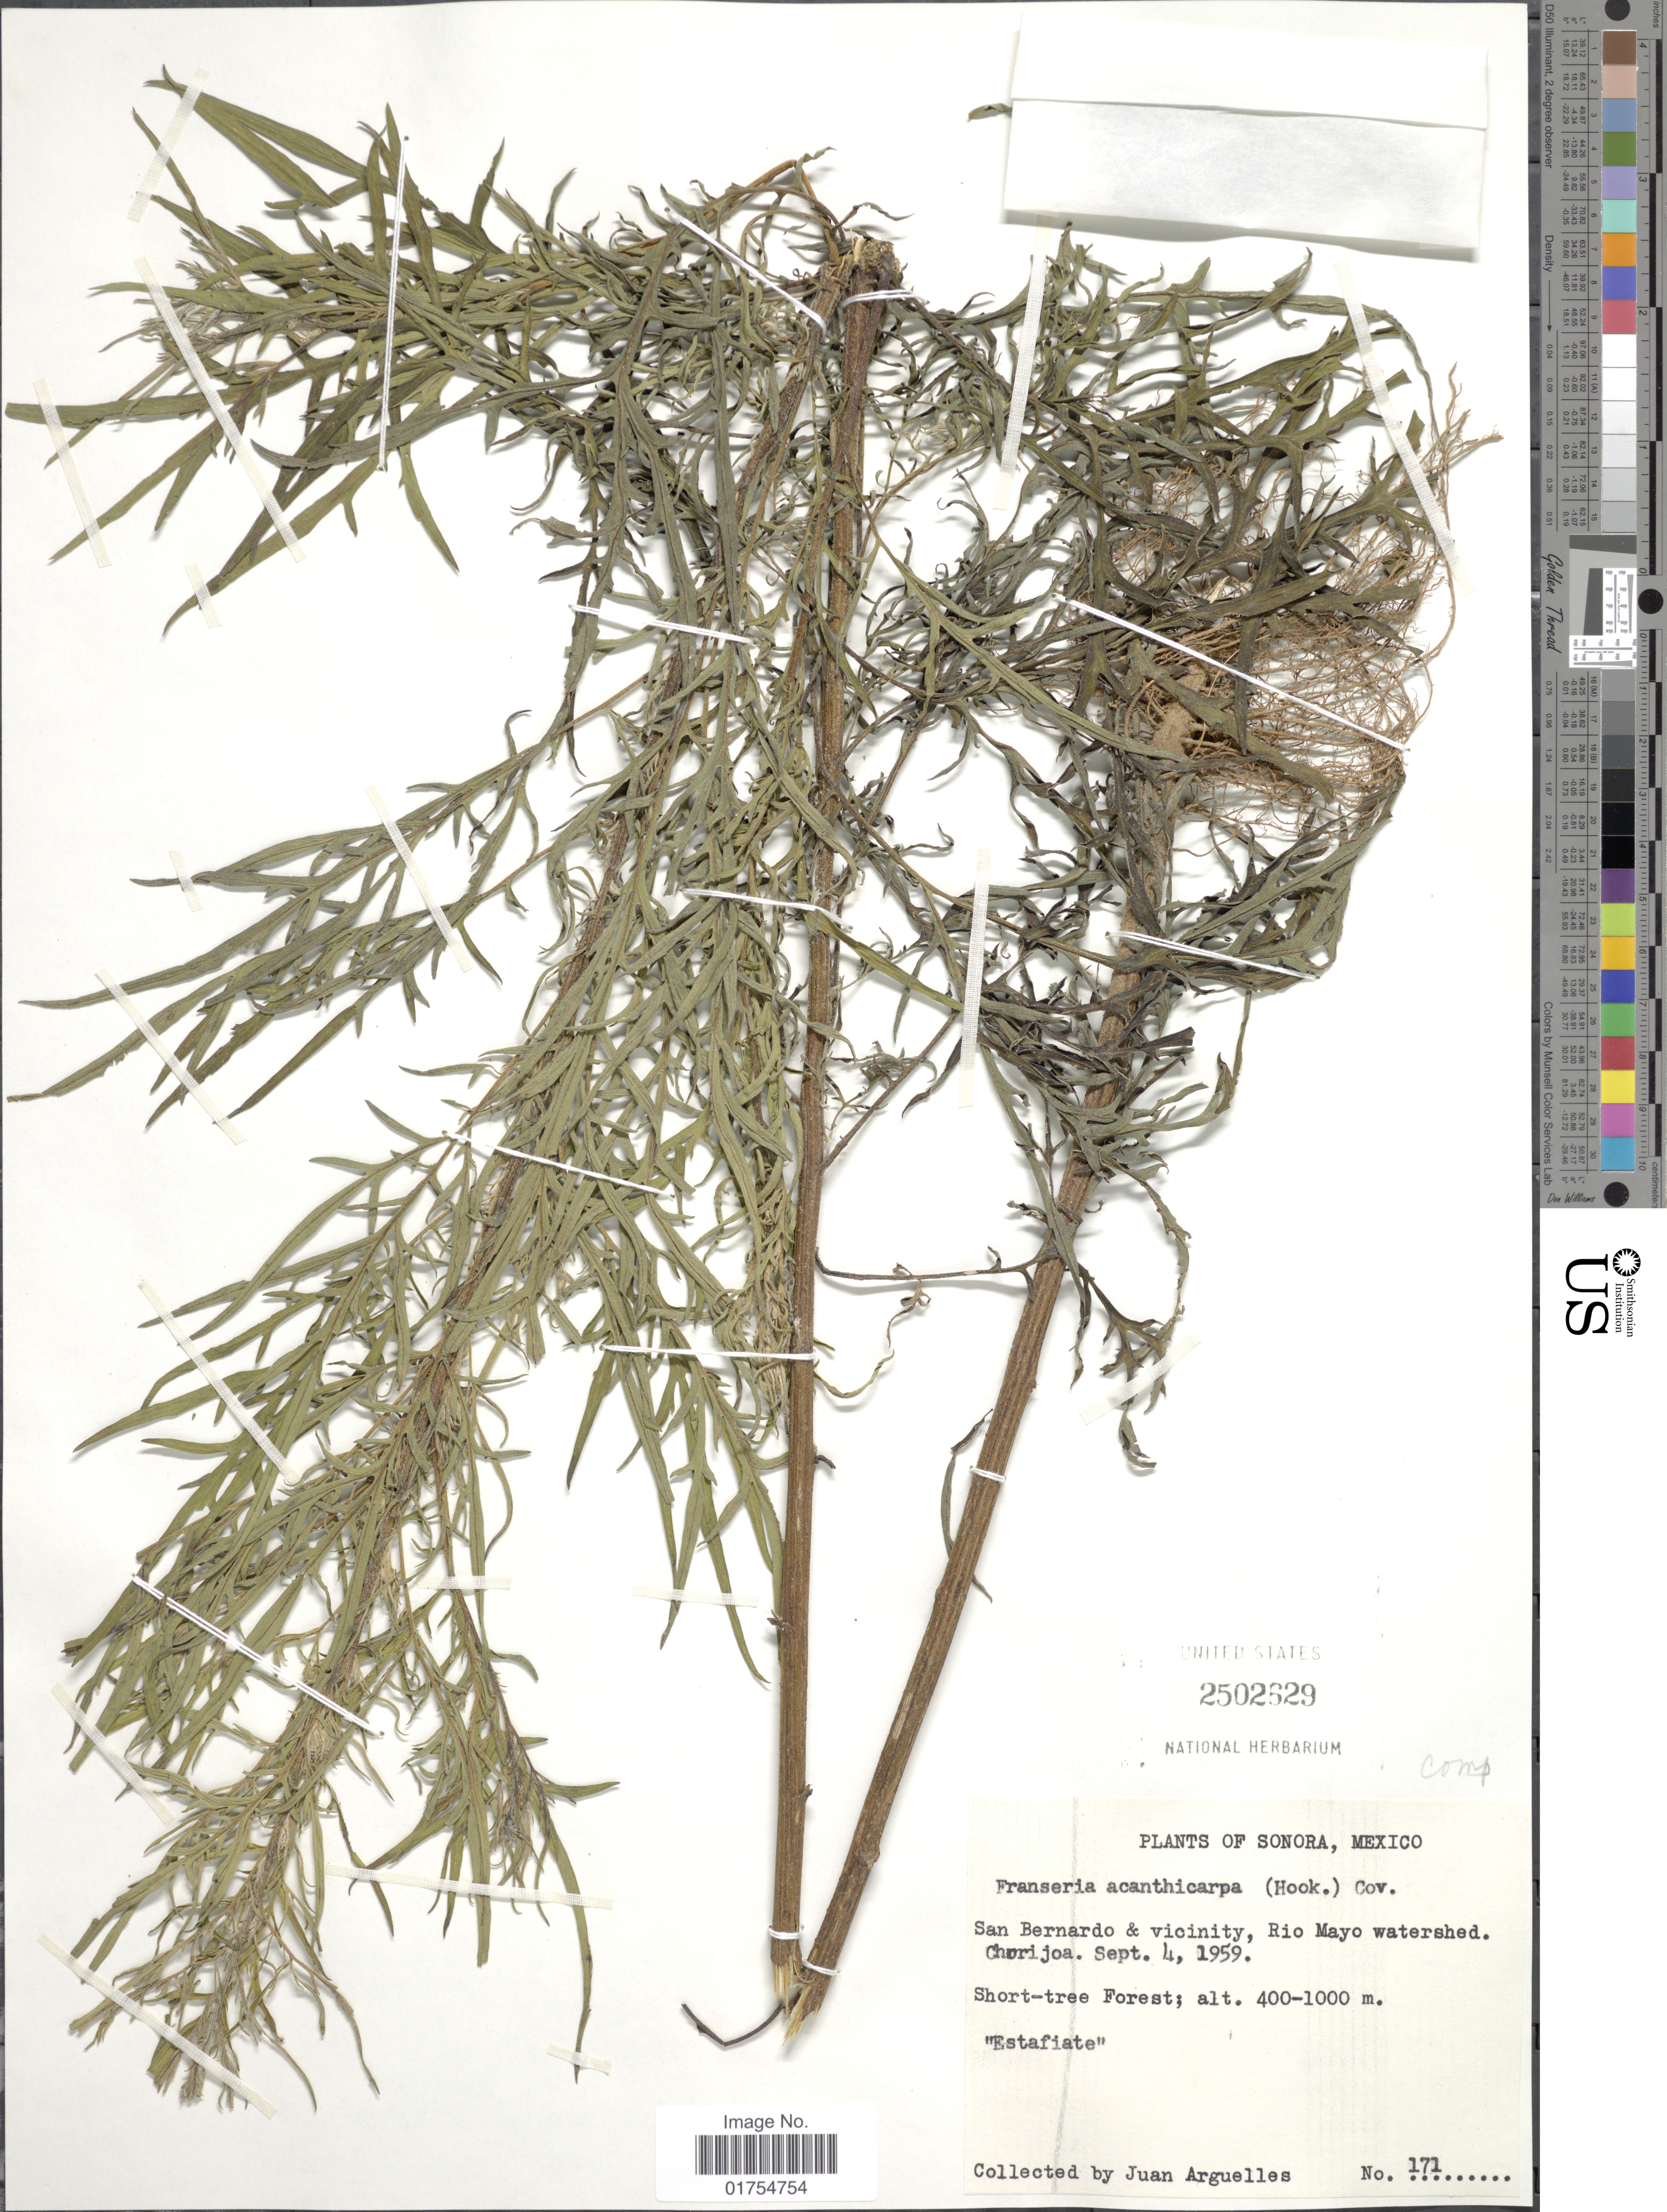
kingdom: Plantae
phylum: Tracheophyta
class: Magnoliopsida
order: Asterales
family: Asteraceae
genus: Franseria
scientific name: Franseria acanthicarpa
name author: Coville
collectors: J. Arguelles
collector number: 171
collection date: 1959-09-04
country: Mexico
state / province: Sonora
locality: San Bernardino & vicinity, Rio Mayo watershed, Chorijoa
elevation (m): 400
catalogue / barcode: US 2502629